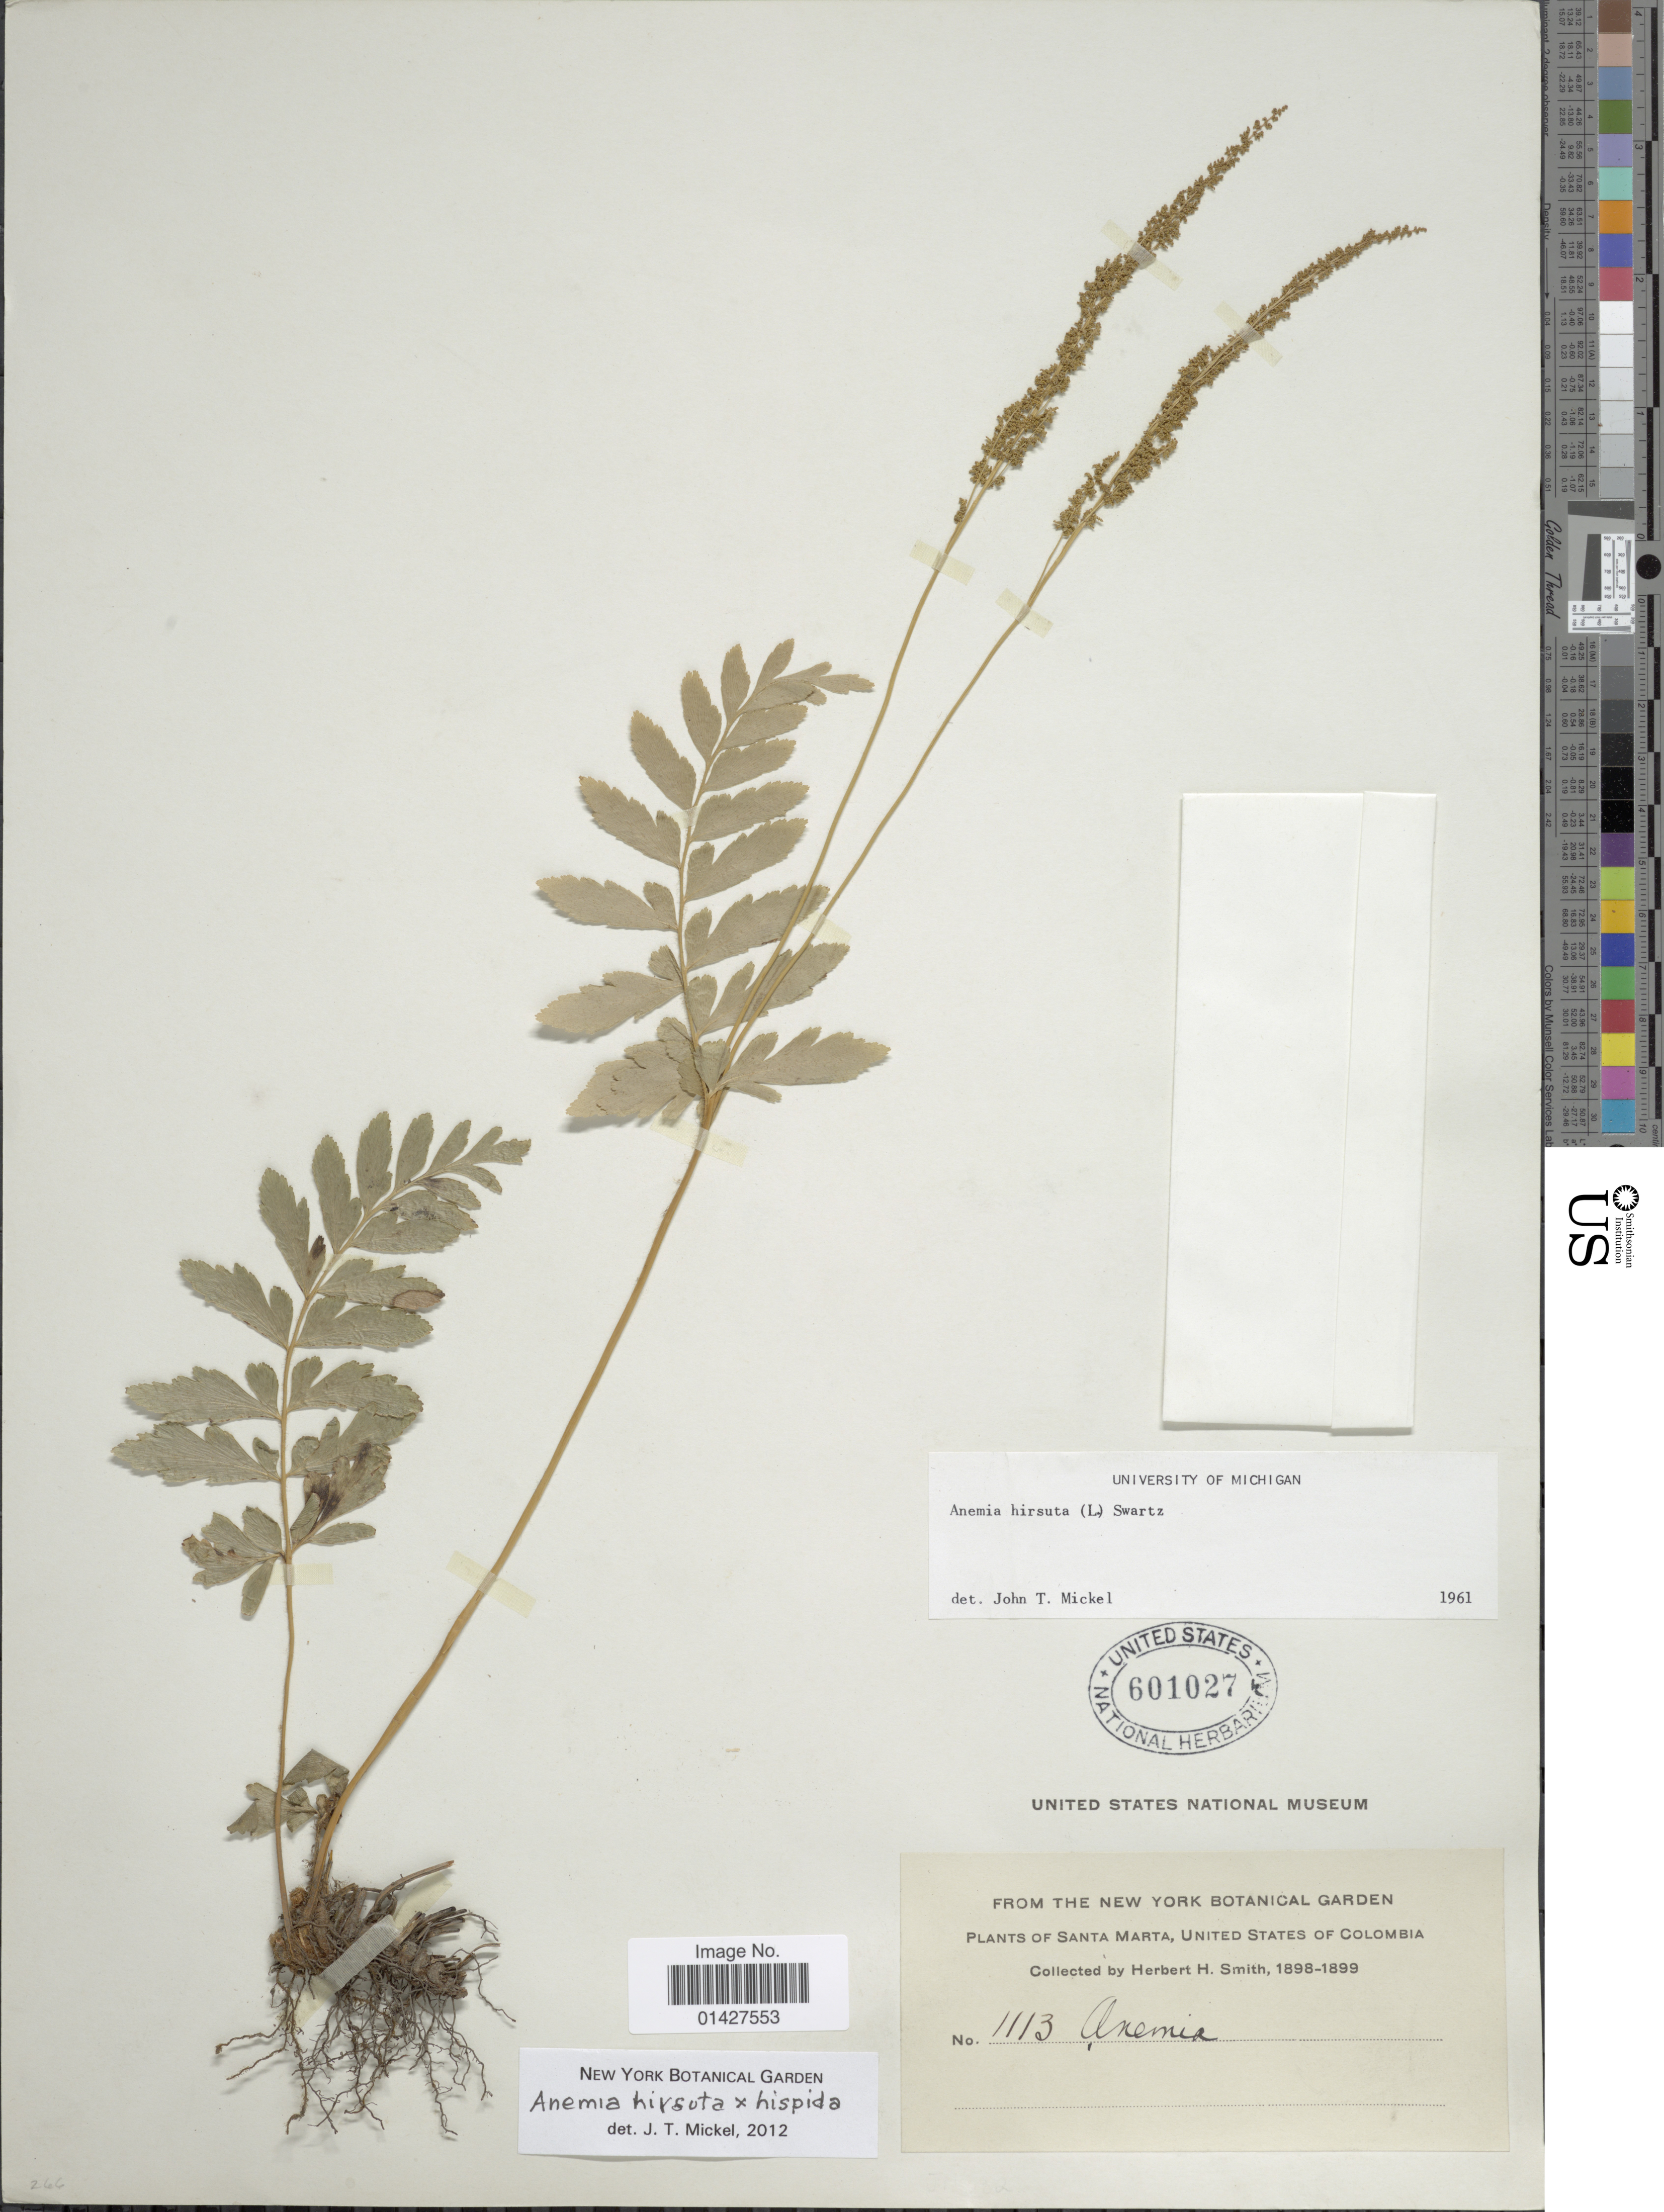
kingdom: Plantae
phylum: Tracheophyta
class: Polypodiopsida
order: Schizaeales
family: Anemiaceae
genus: Anemia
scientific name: Anemia hirsuta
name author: (L.) Sw.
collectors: H. H. Smith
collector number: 1113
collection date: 1898/1899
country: Colombia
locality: Santa Marta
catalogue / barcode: US 601027